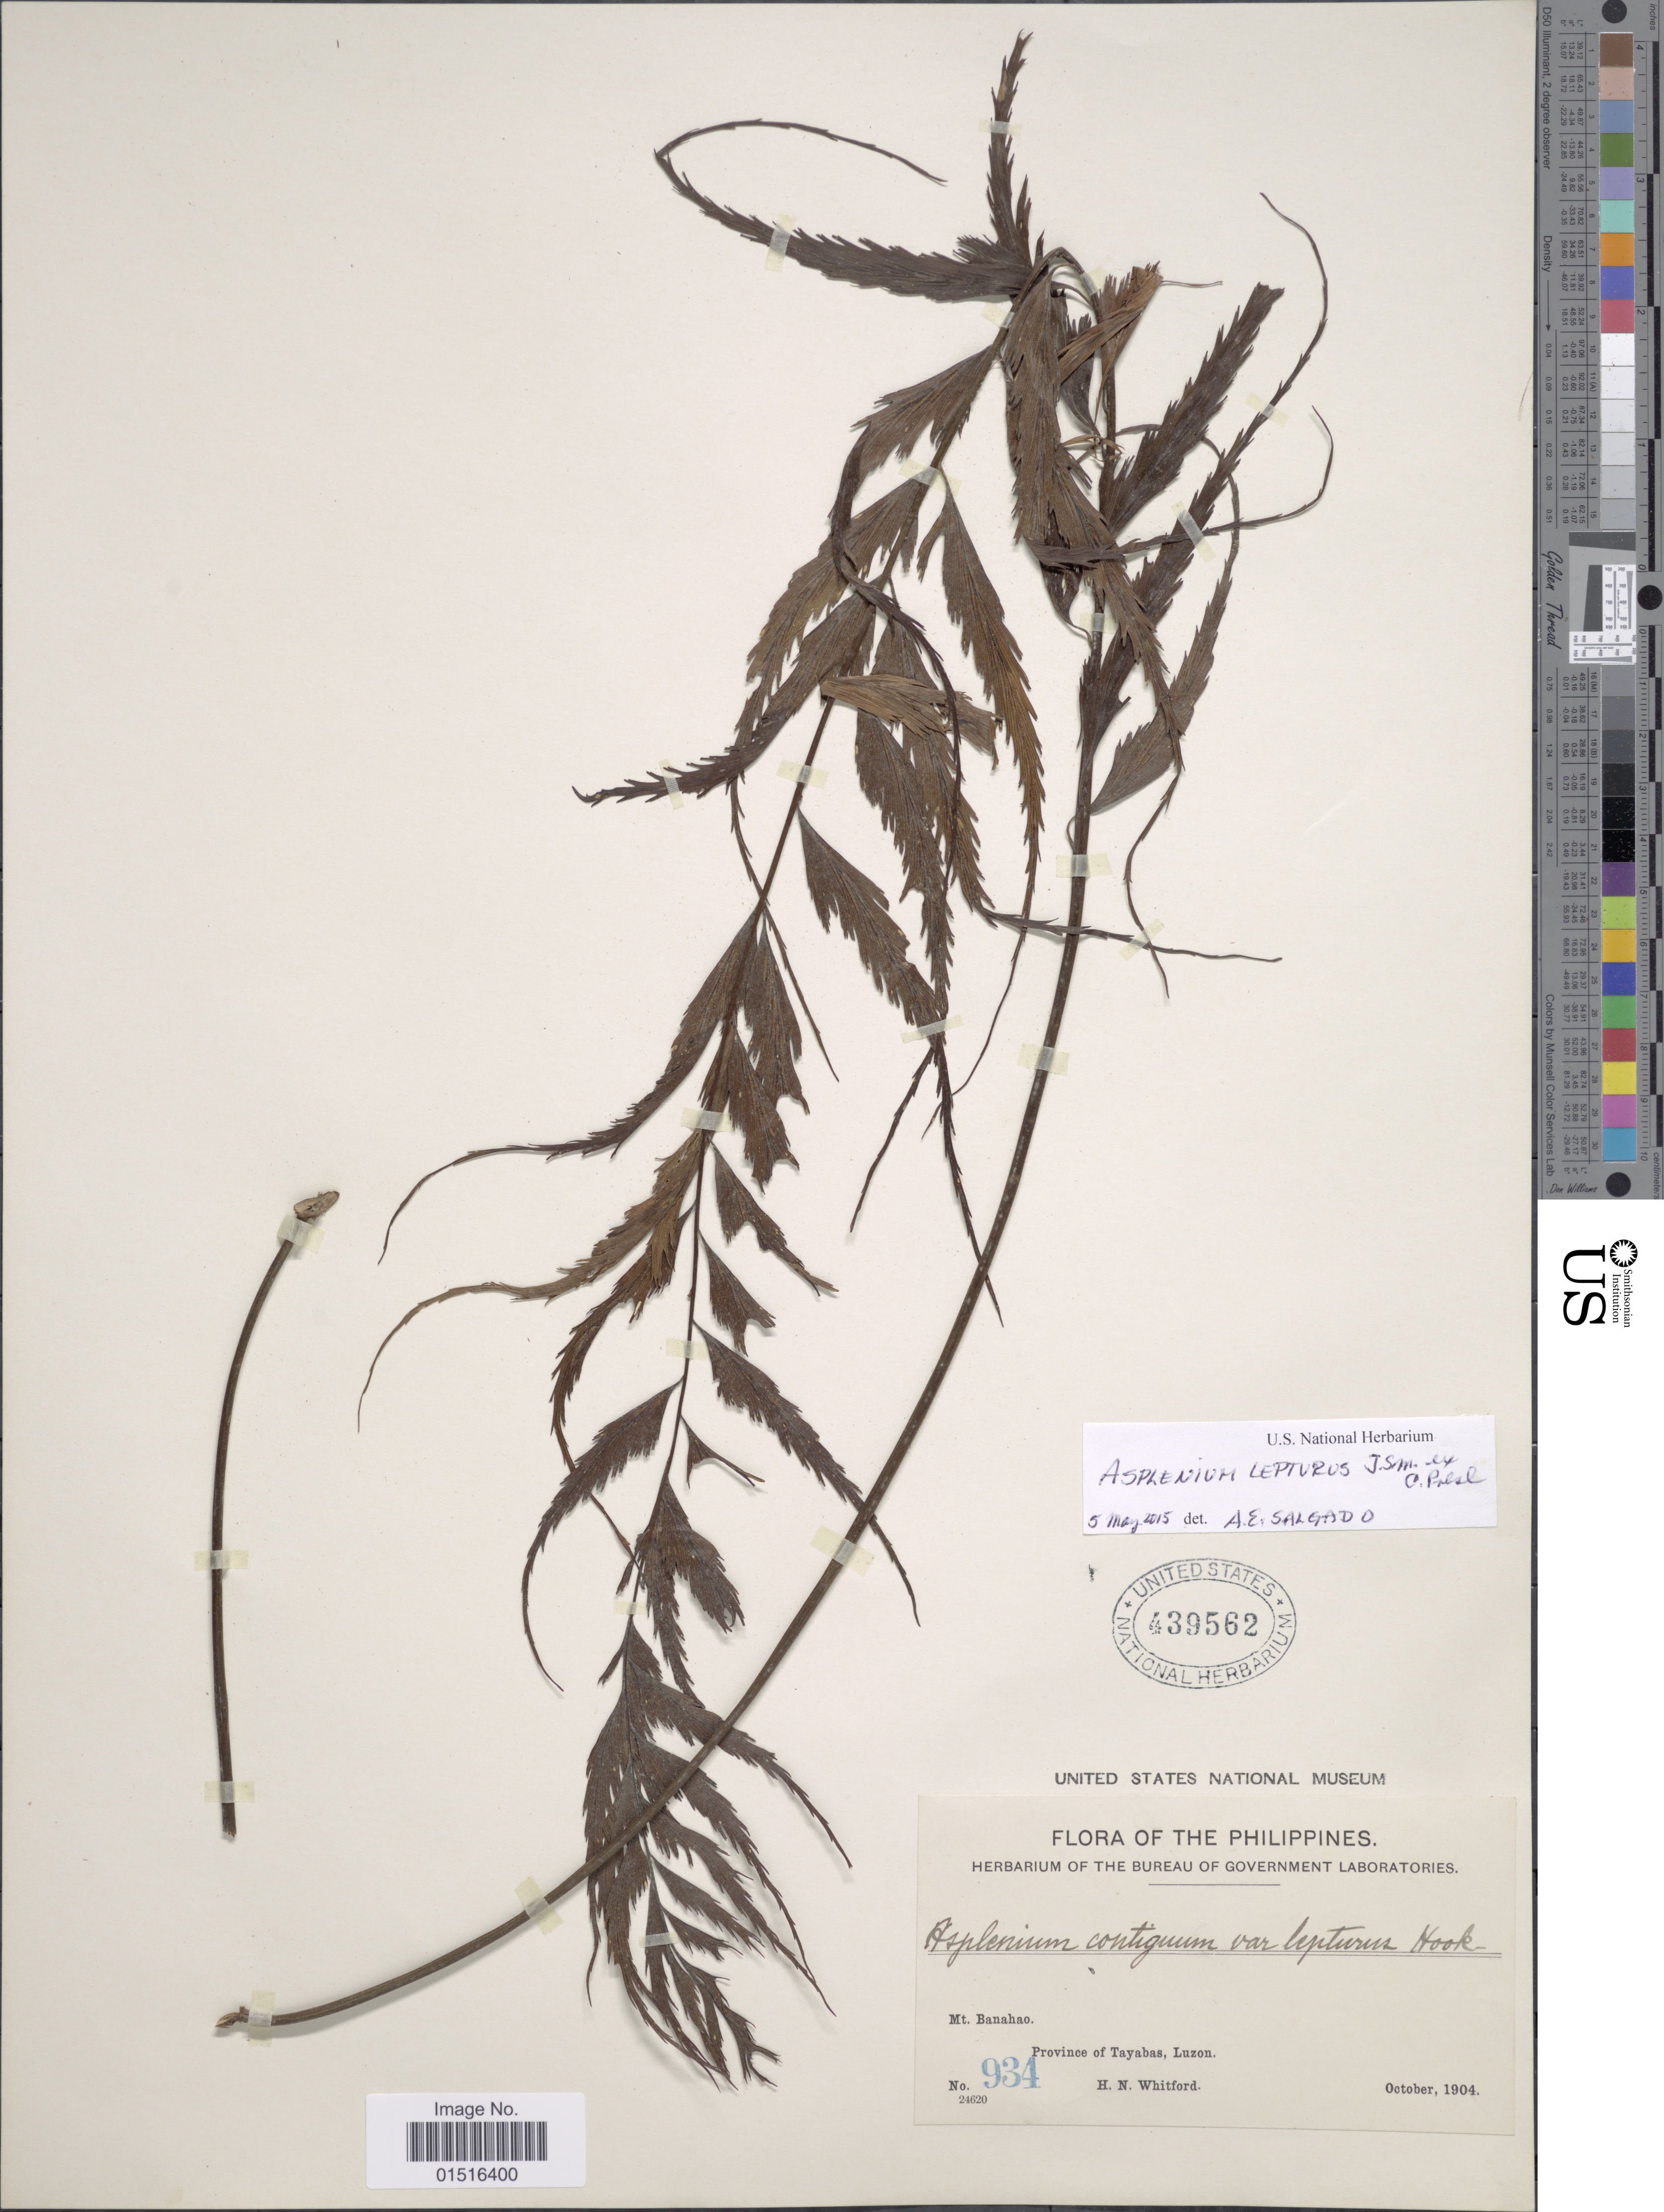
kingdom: Plantae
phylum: Tracheophyta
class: Polypodiopsida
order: Polypodiales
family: Aspleniaceae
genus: Asplenium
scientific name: Asplenium lepturus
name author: J. Sm. ex C. Presl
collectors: H. N. Whitford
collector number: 934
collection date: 1904-10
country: Philippines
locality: Mt. Banahao, Province of Tayabas, Luzon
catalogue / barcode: US 439562